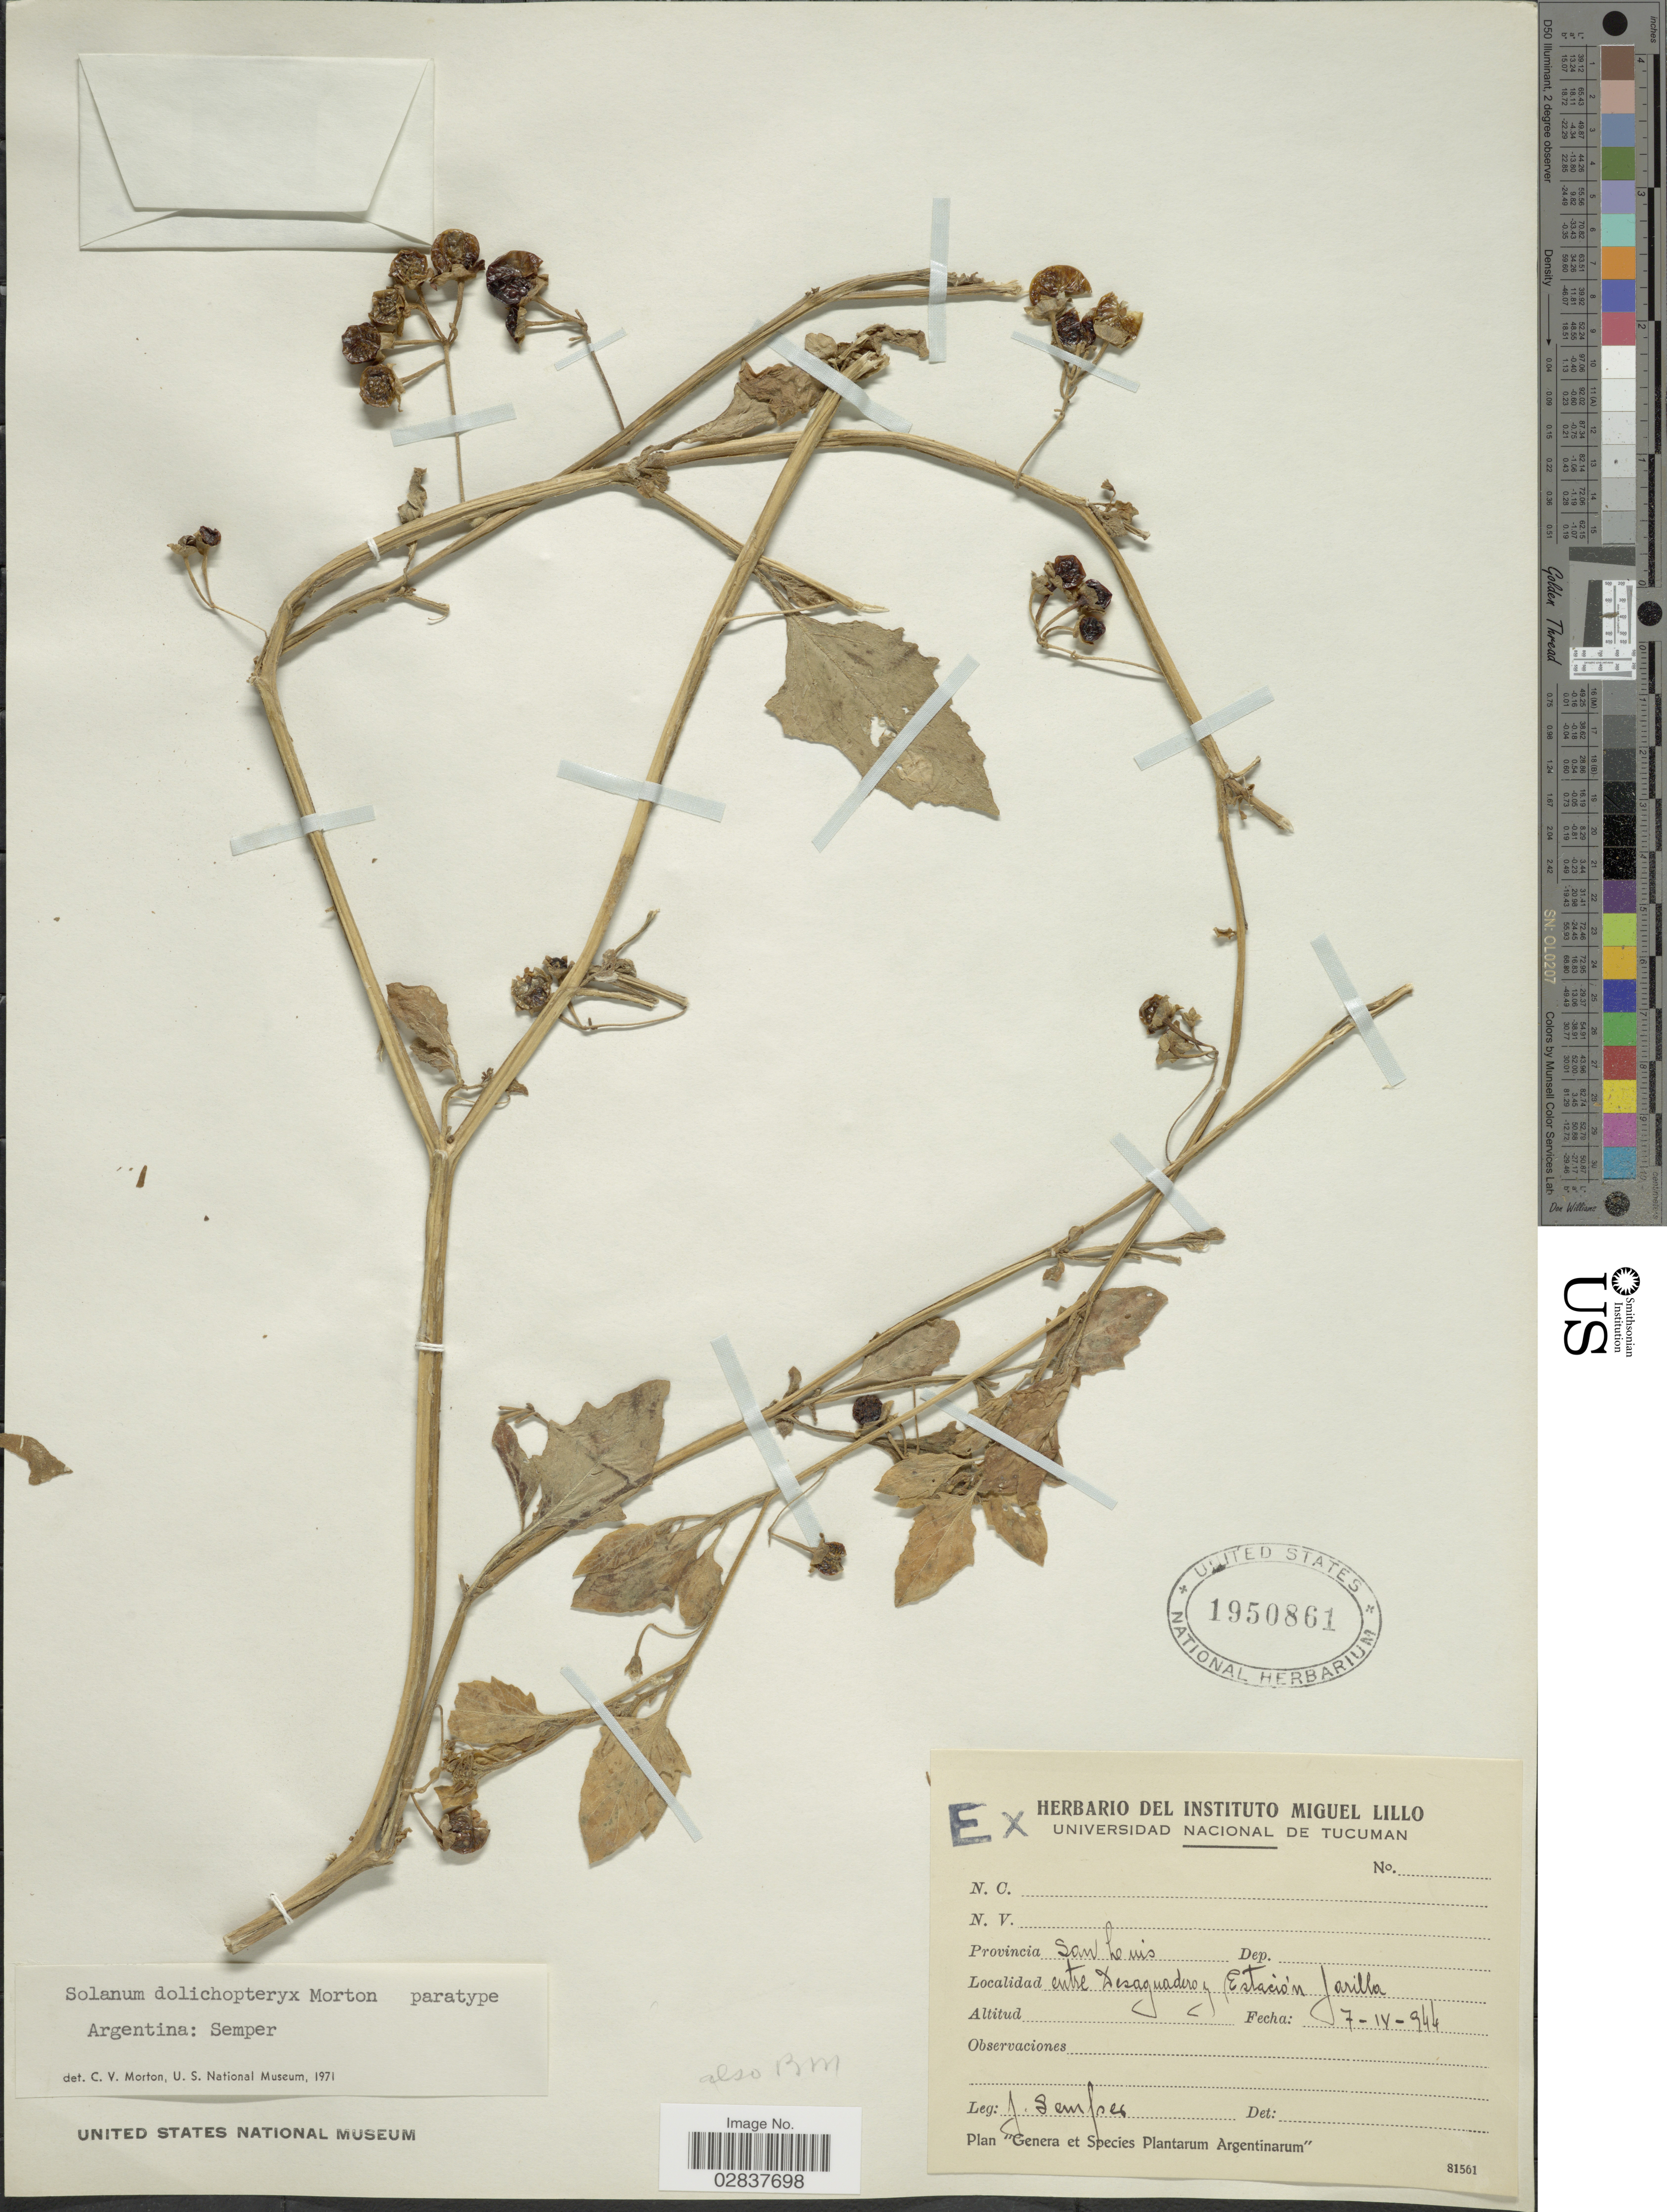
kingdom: Plantae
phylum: Tracheophyta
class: Magnoliopsida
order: Solanales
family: Solanaceae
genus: Solanum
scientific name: Solanum pilcomayense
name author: Morong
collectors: J. Semper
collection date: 1944-04-07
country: Argentina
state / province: San Luis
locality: Entre Desaguadero, Estacion Jarilla.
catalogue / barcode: US 1950861